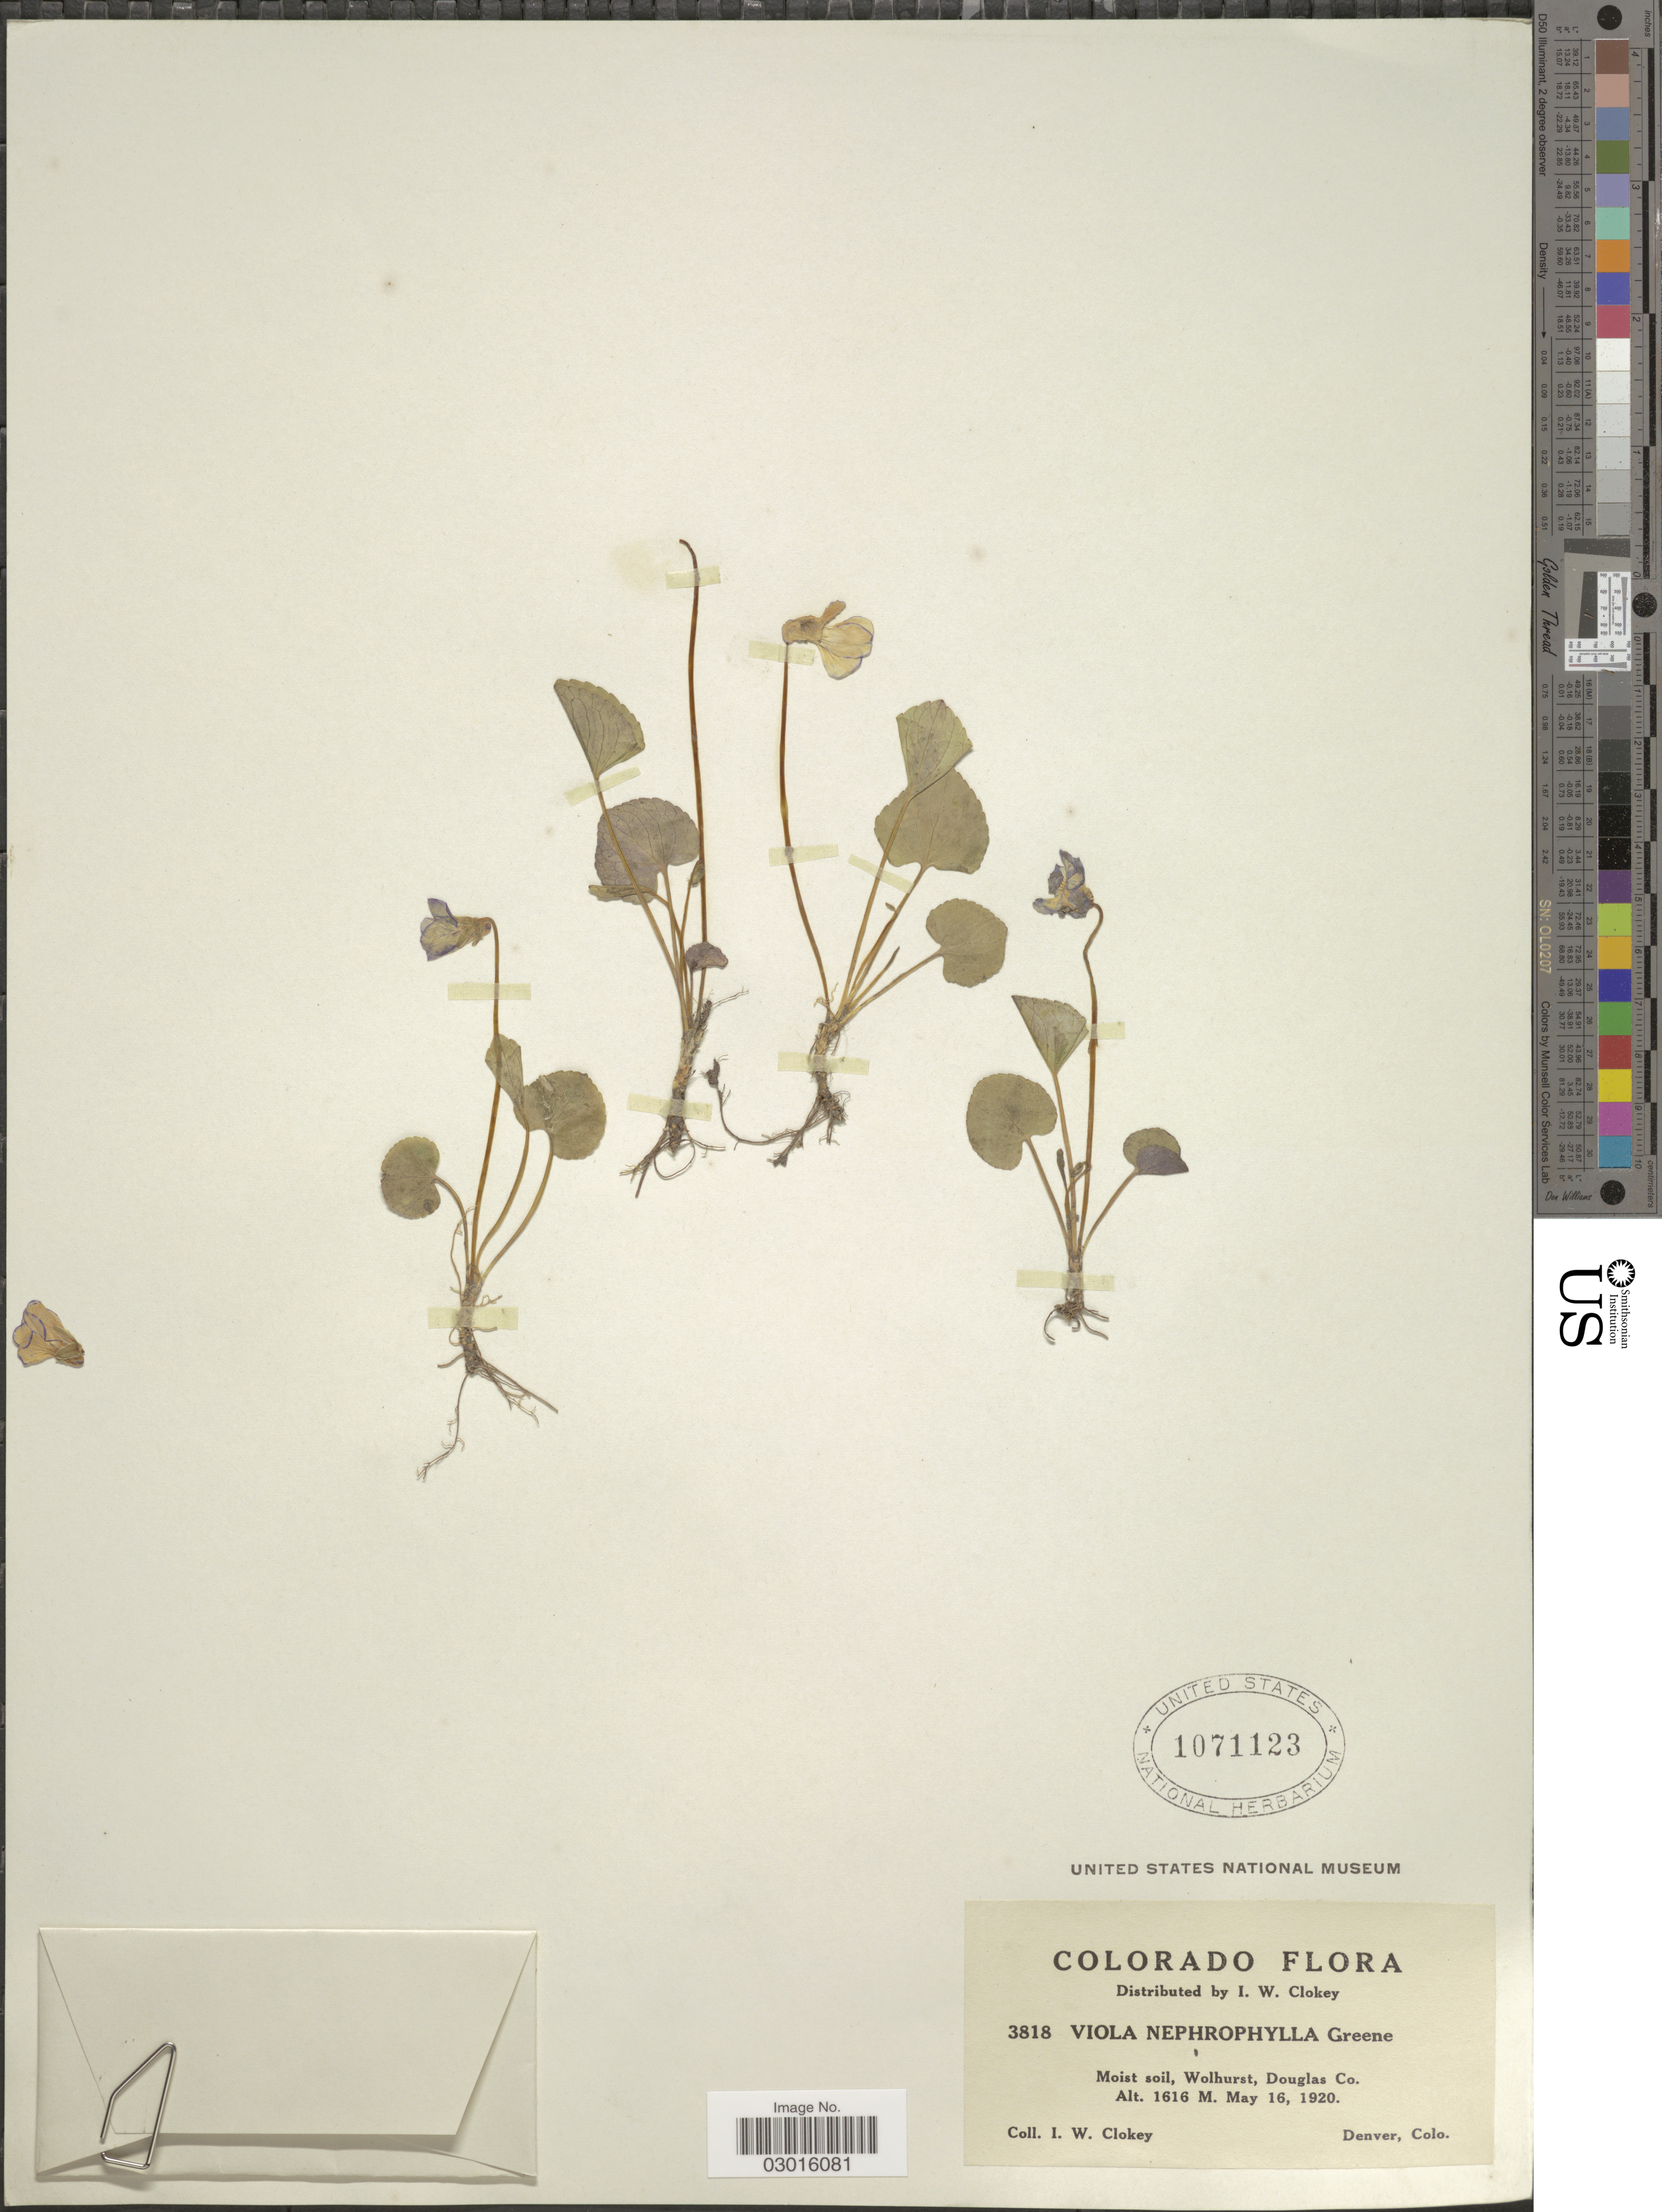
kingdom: Plantae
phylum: Tracheophyta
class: Magnoliopsida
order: Malpighiales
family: Violaceae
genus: Viola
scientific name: Viola nephrophylla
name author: Greene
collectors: I. W. Clokey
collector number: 3818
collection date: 1920-05-16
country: United States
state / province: Colorado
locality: Wolhurst, Douglas Co.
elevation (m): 1616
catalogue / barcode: US 1071123